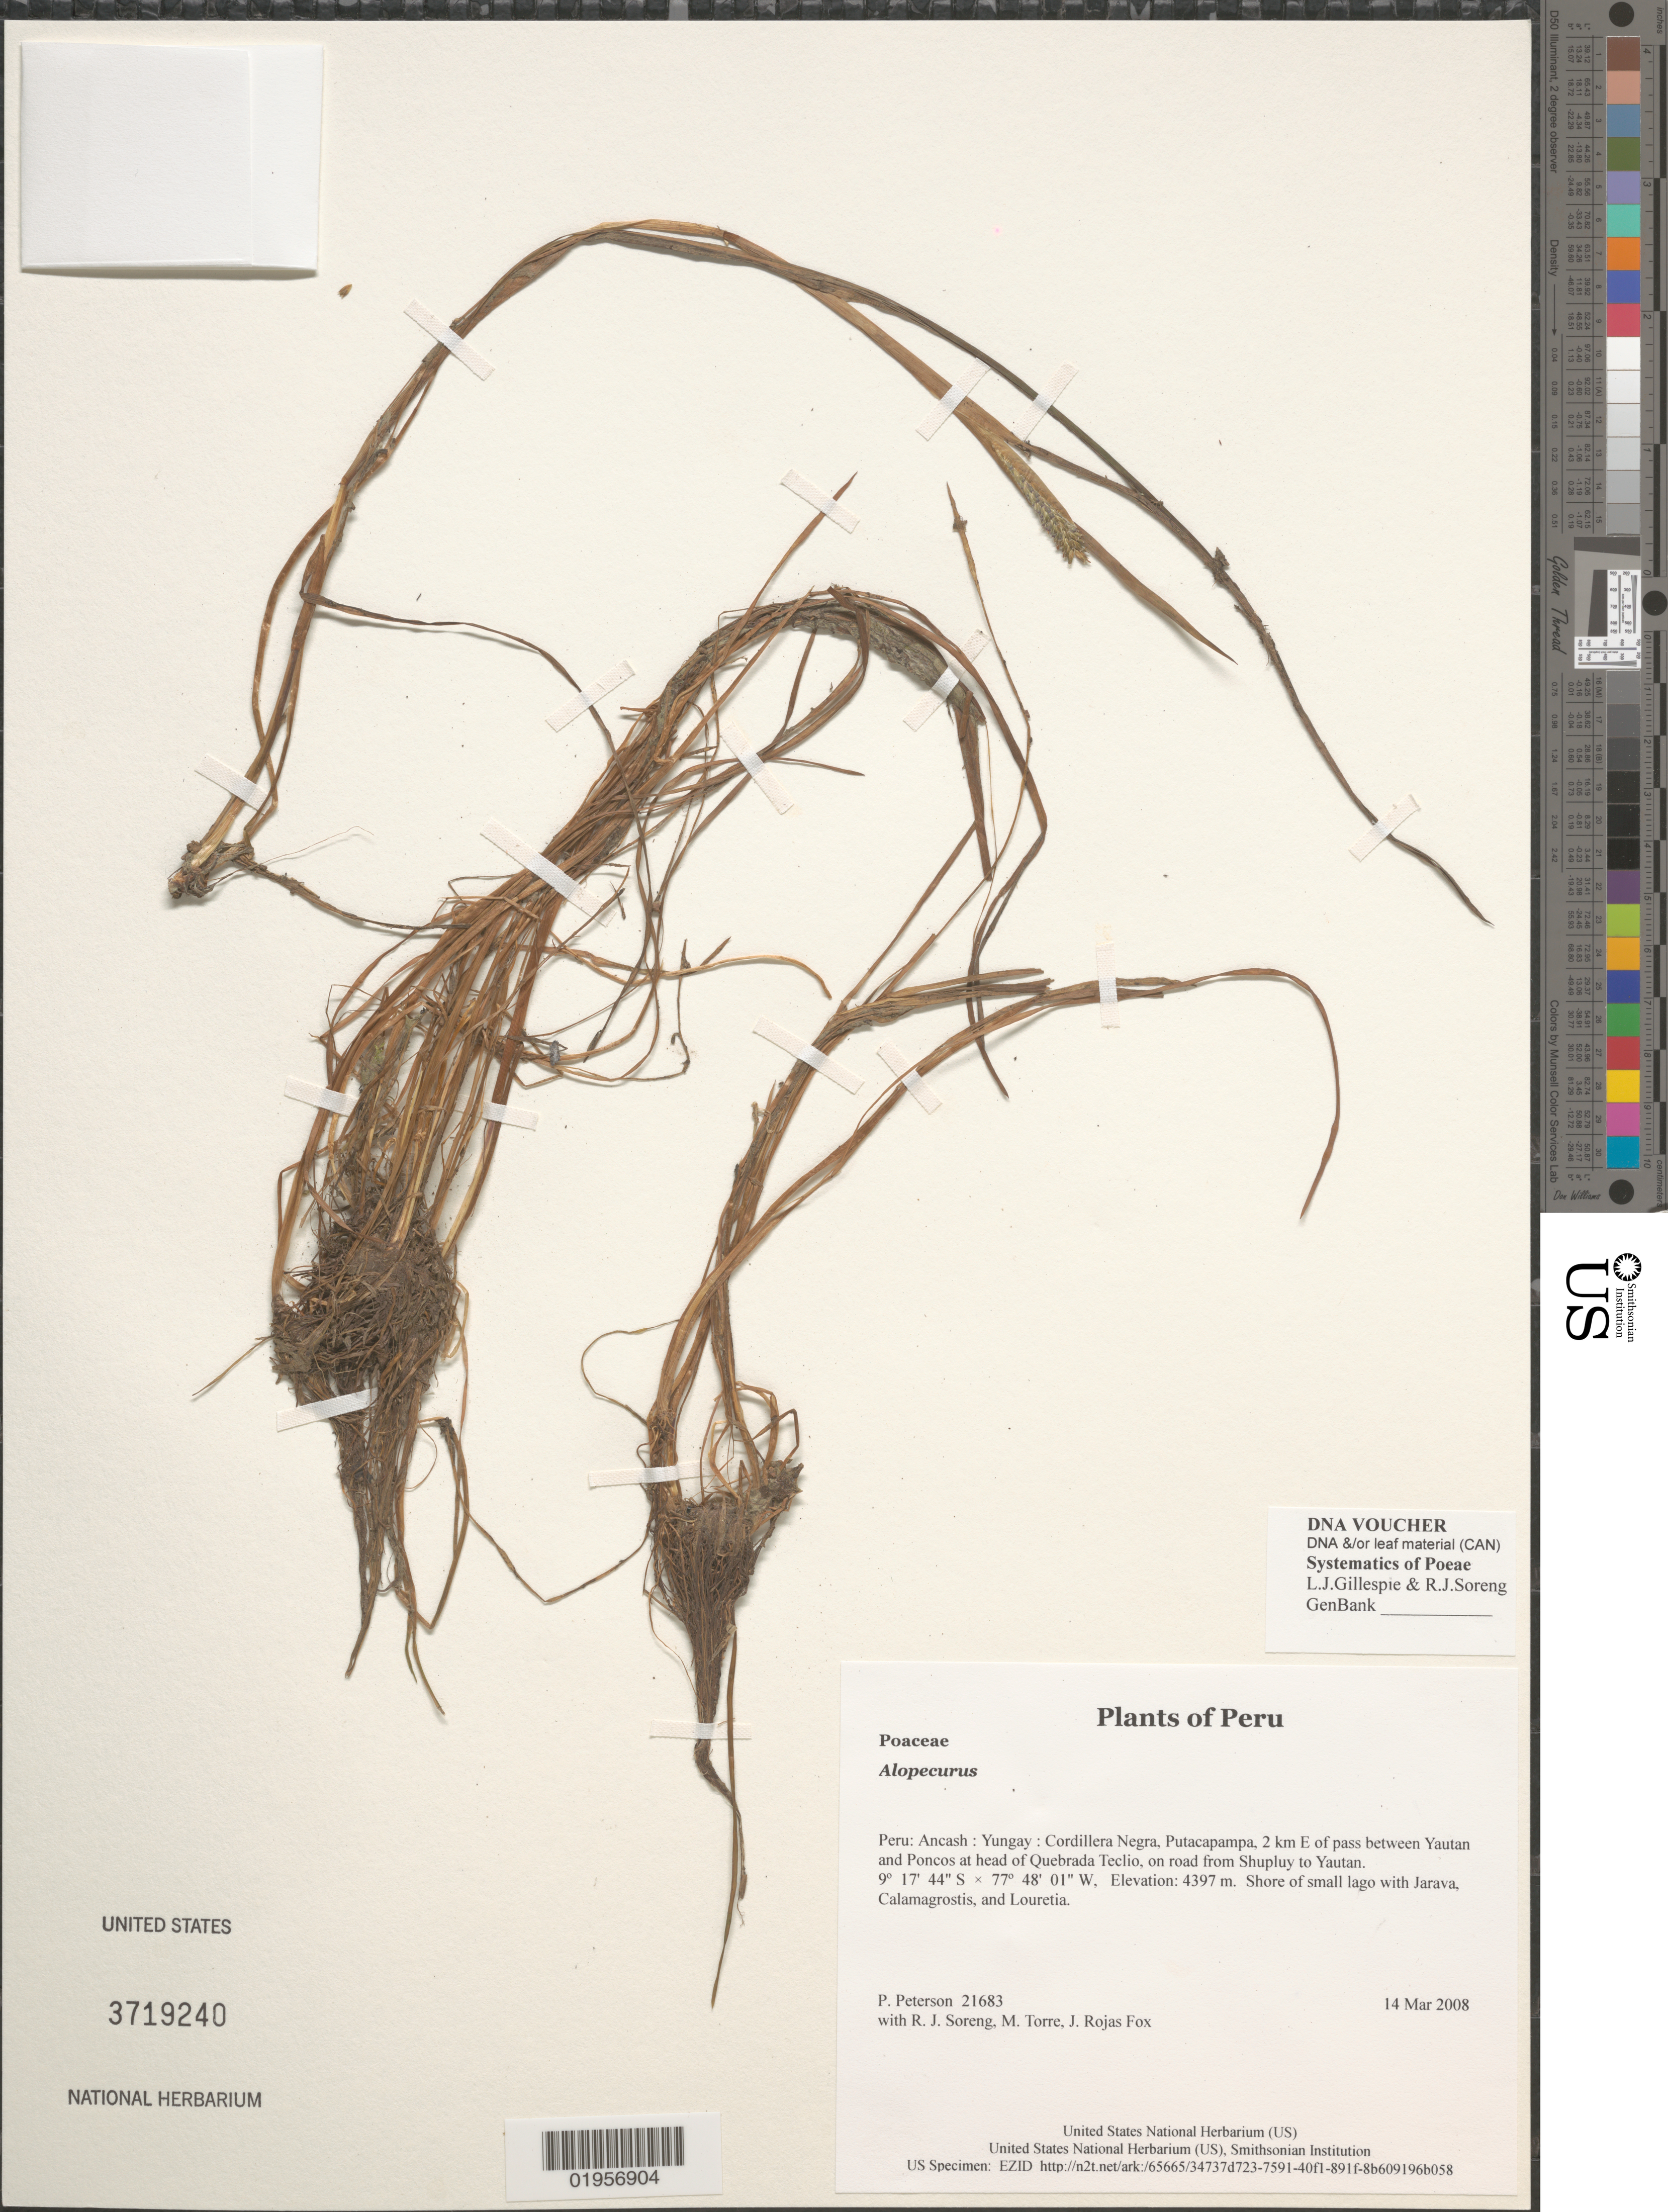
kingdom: Plantae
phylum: Tracheophyta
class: Liliopsida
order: Poales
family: Poaceae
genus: Alopecurus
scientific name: Alopecurus sp.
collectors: P. M. Peterson, R. J. Soreng, M. Torre & J. Rojas Fox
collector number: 21683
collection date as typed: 14 Mar 2008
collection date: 2008-03-14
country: Peru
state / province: Ancash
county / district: Yungay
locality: Cordillera Negra, Putacapampa, 2 km E of pass between Yautan and Poncos at head of Quebrada Teclio, on road from Shupluy to Yautan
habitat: Shore of small lago with Jarava, Calamagrostis, and Louretia.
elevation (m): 4397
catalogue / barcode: US 3719240